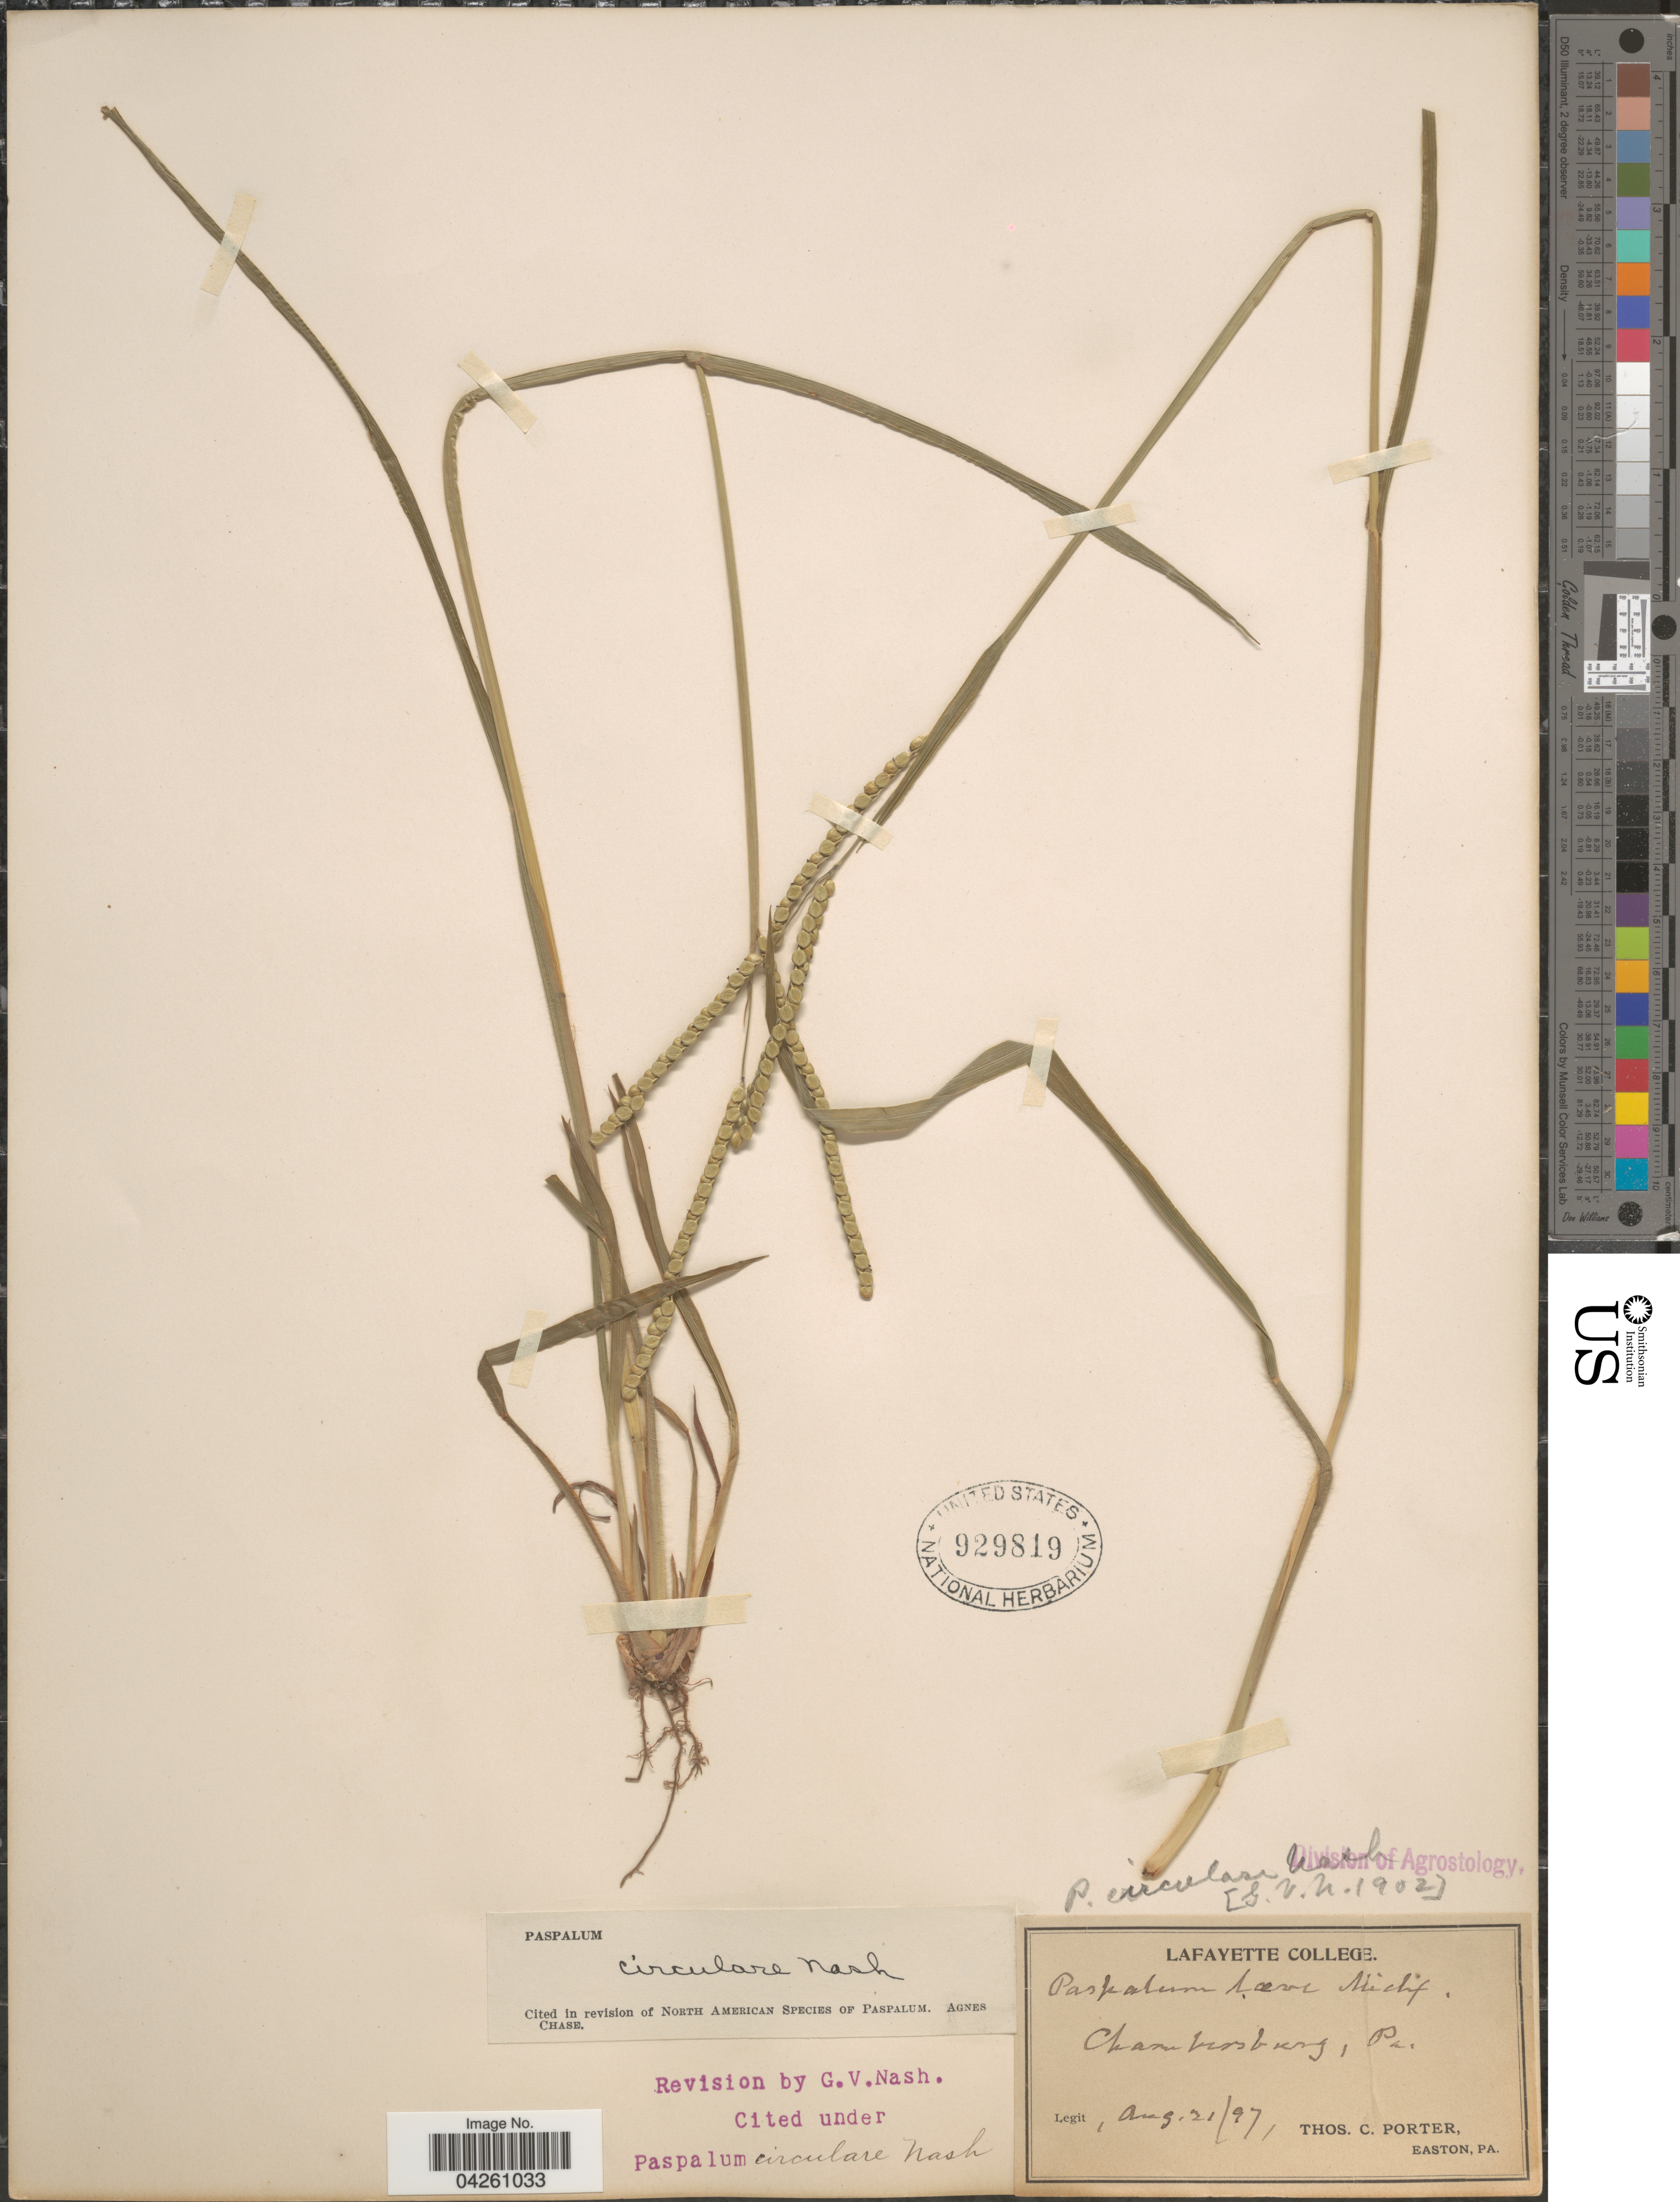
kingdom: Plantae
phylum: Tracheophyta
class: Liliopsida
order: Poales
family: Poaceae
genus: Paspalum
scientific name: Paspalum circulare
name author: Nash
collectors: T. Porter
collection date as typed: Transcribed d/m/y: 21/8/97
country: United States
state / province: Pennsylvania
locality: Chambersburg.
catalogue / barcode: US 929819